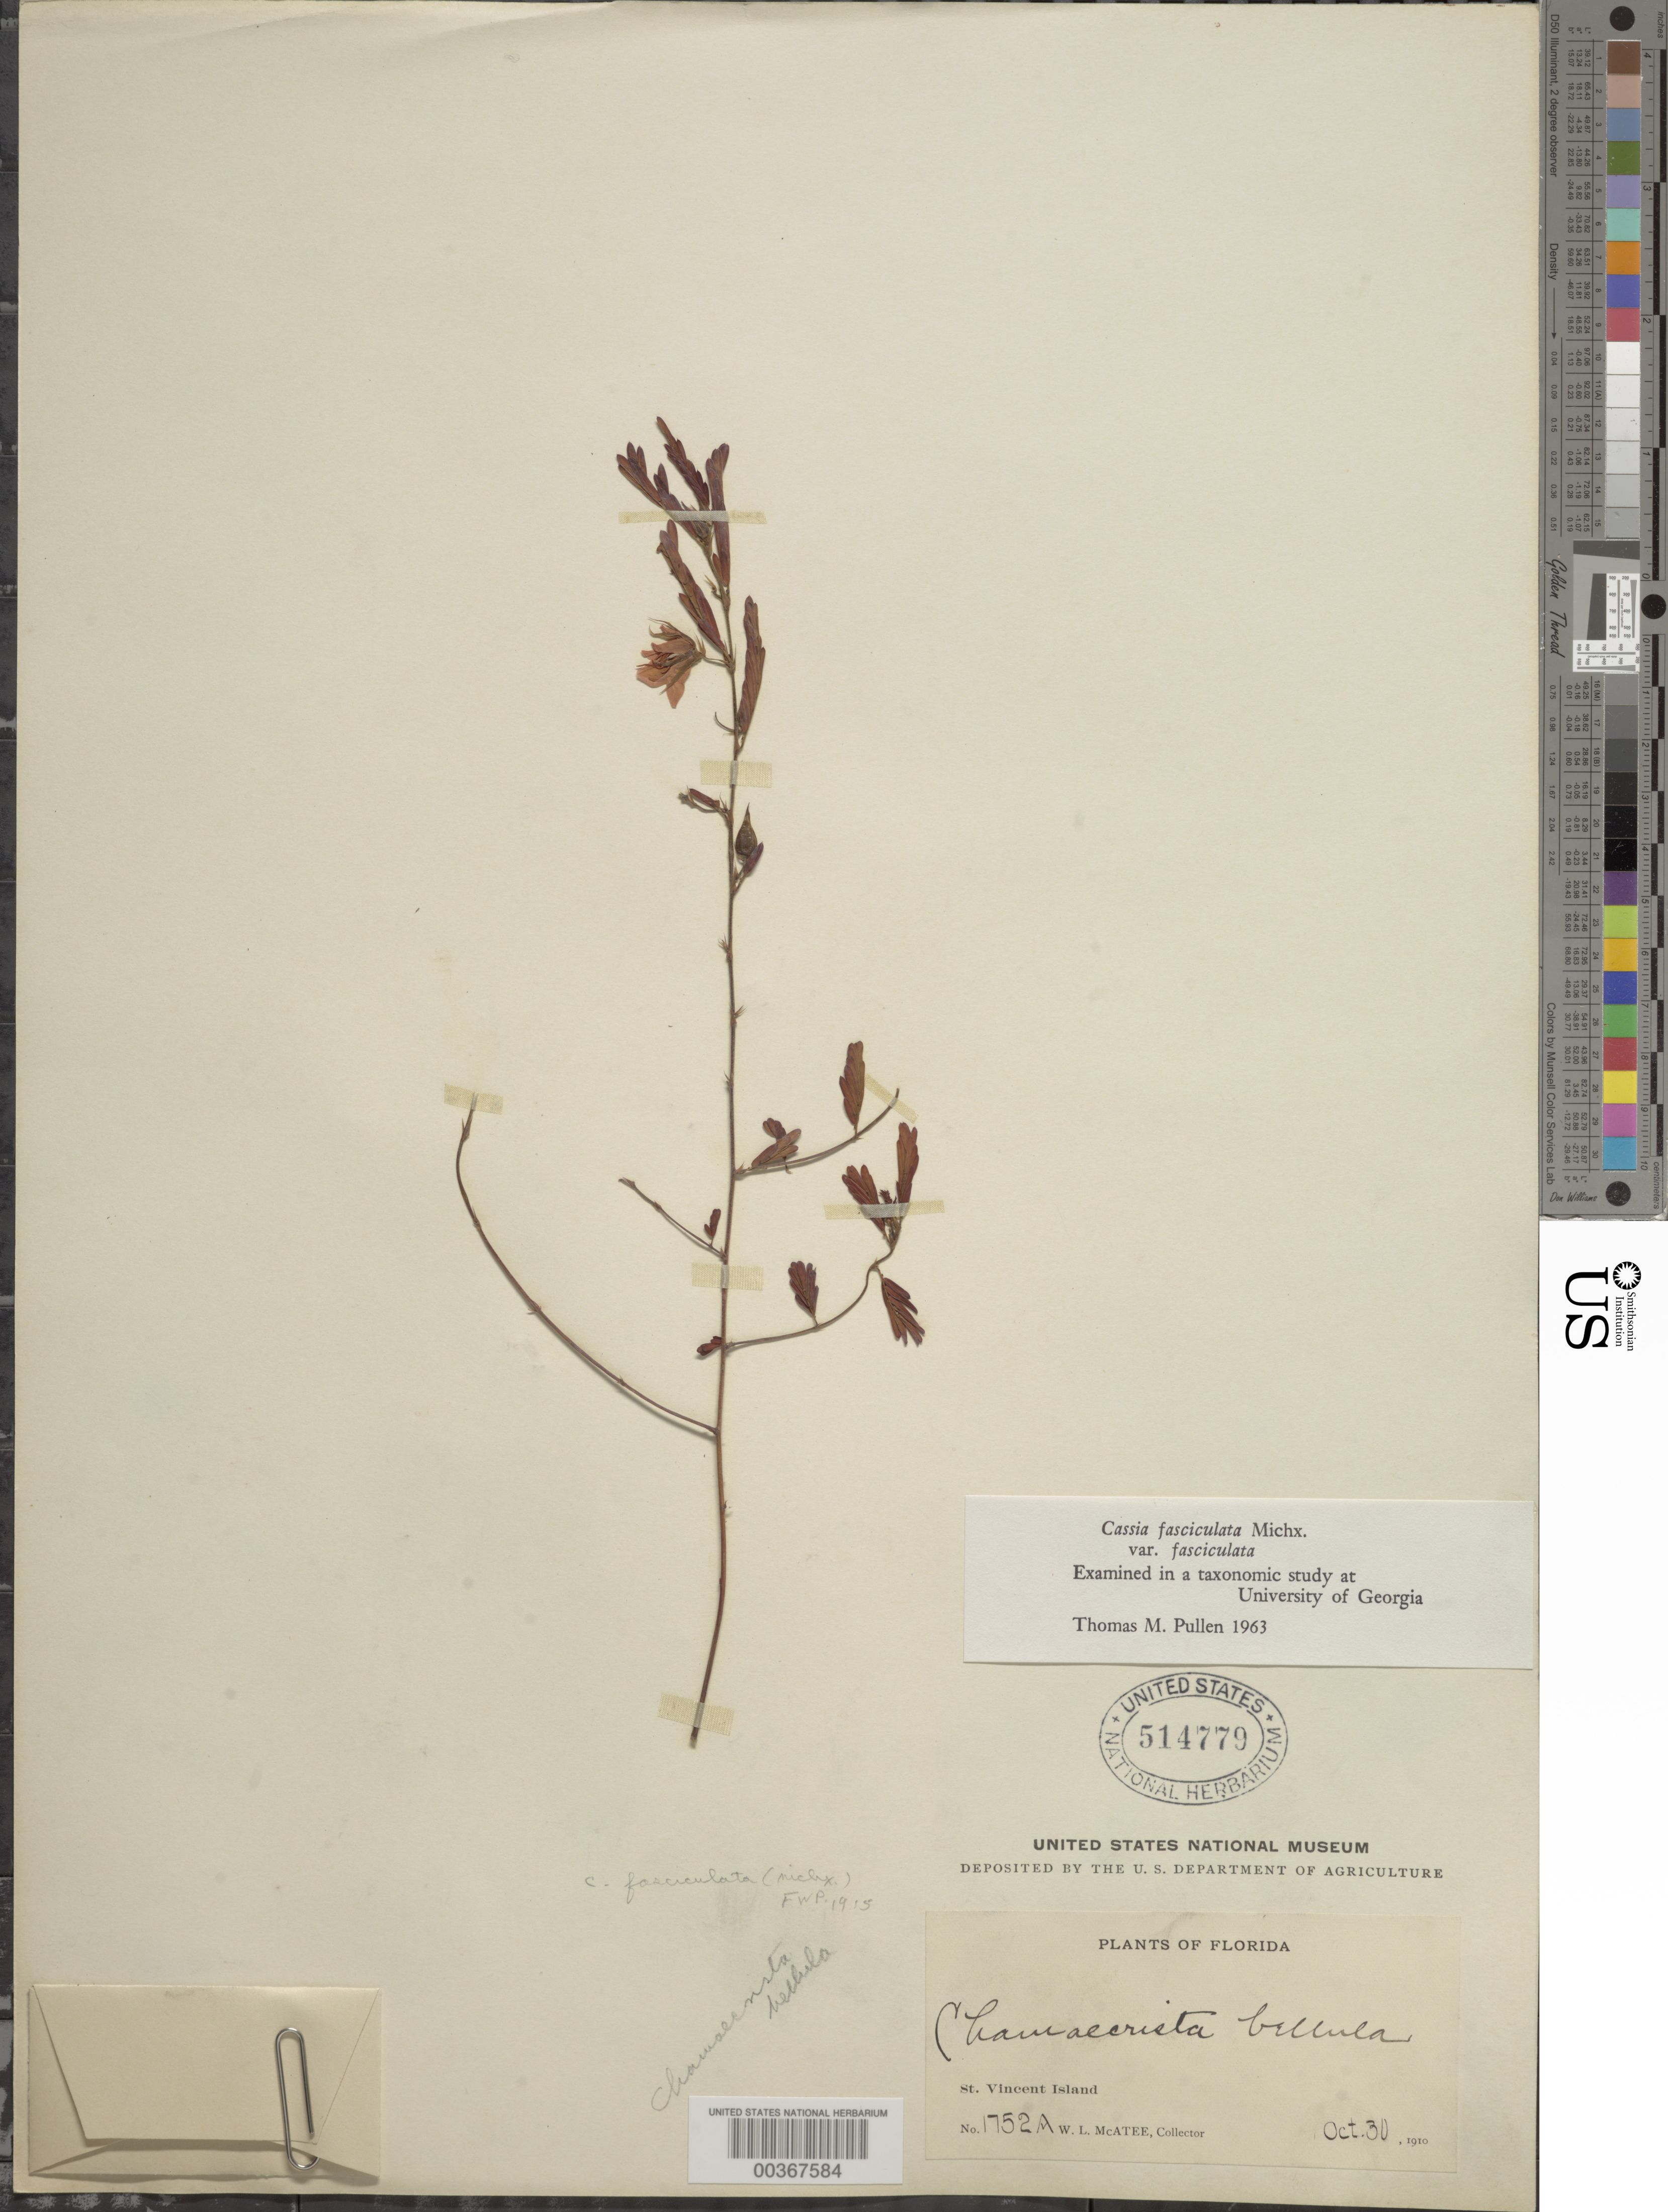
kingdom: Plantae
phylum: Tracheophyta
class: Magnoliopsida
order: Fabales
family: Fabaceae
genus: Chamaecrista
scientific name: Chamaecrista fasciculata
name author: (Michx.) Greene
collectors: W. McAtee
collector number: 1752a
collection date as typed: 30 Oct 1910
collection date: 1910-10-30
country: United States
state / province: Florida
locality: St. vincent i.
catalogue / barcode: US 514779